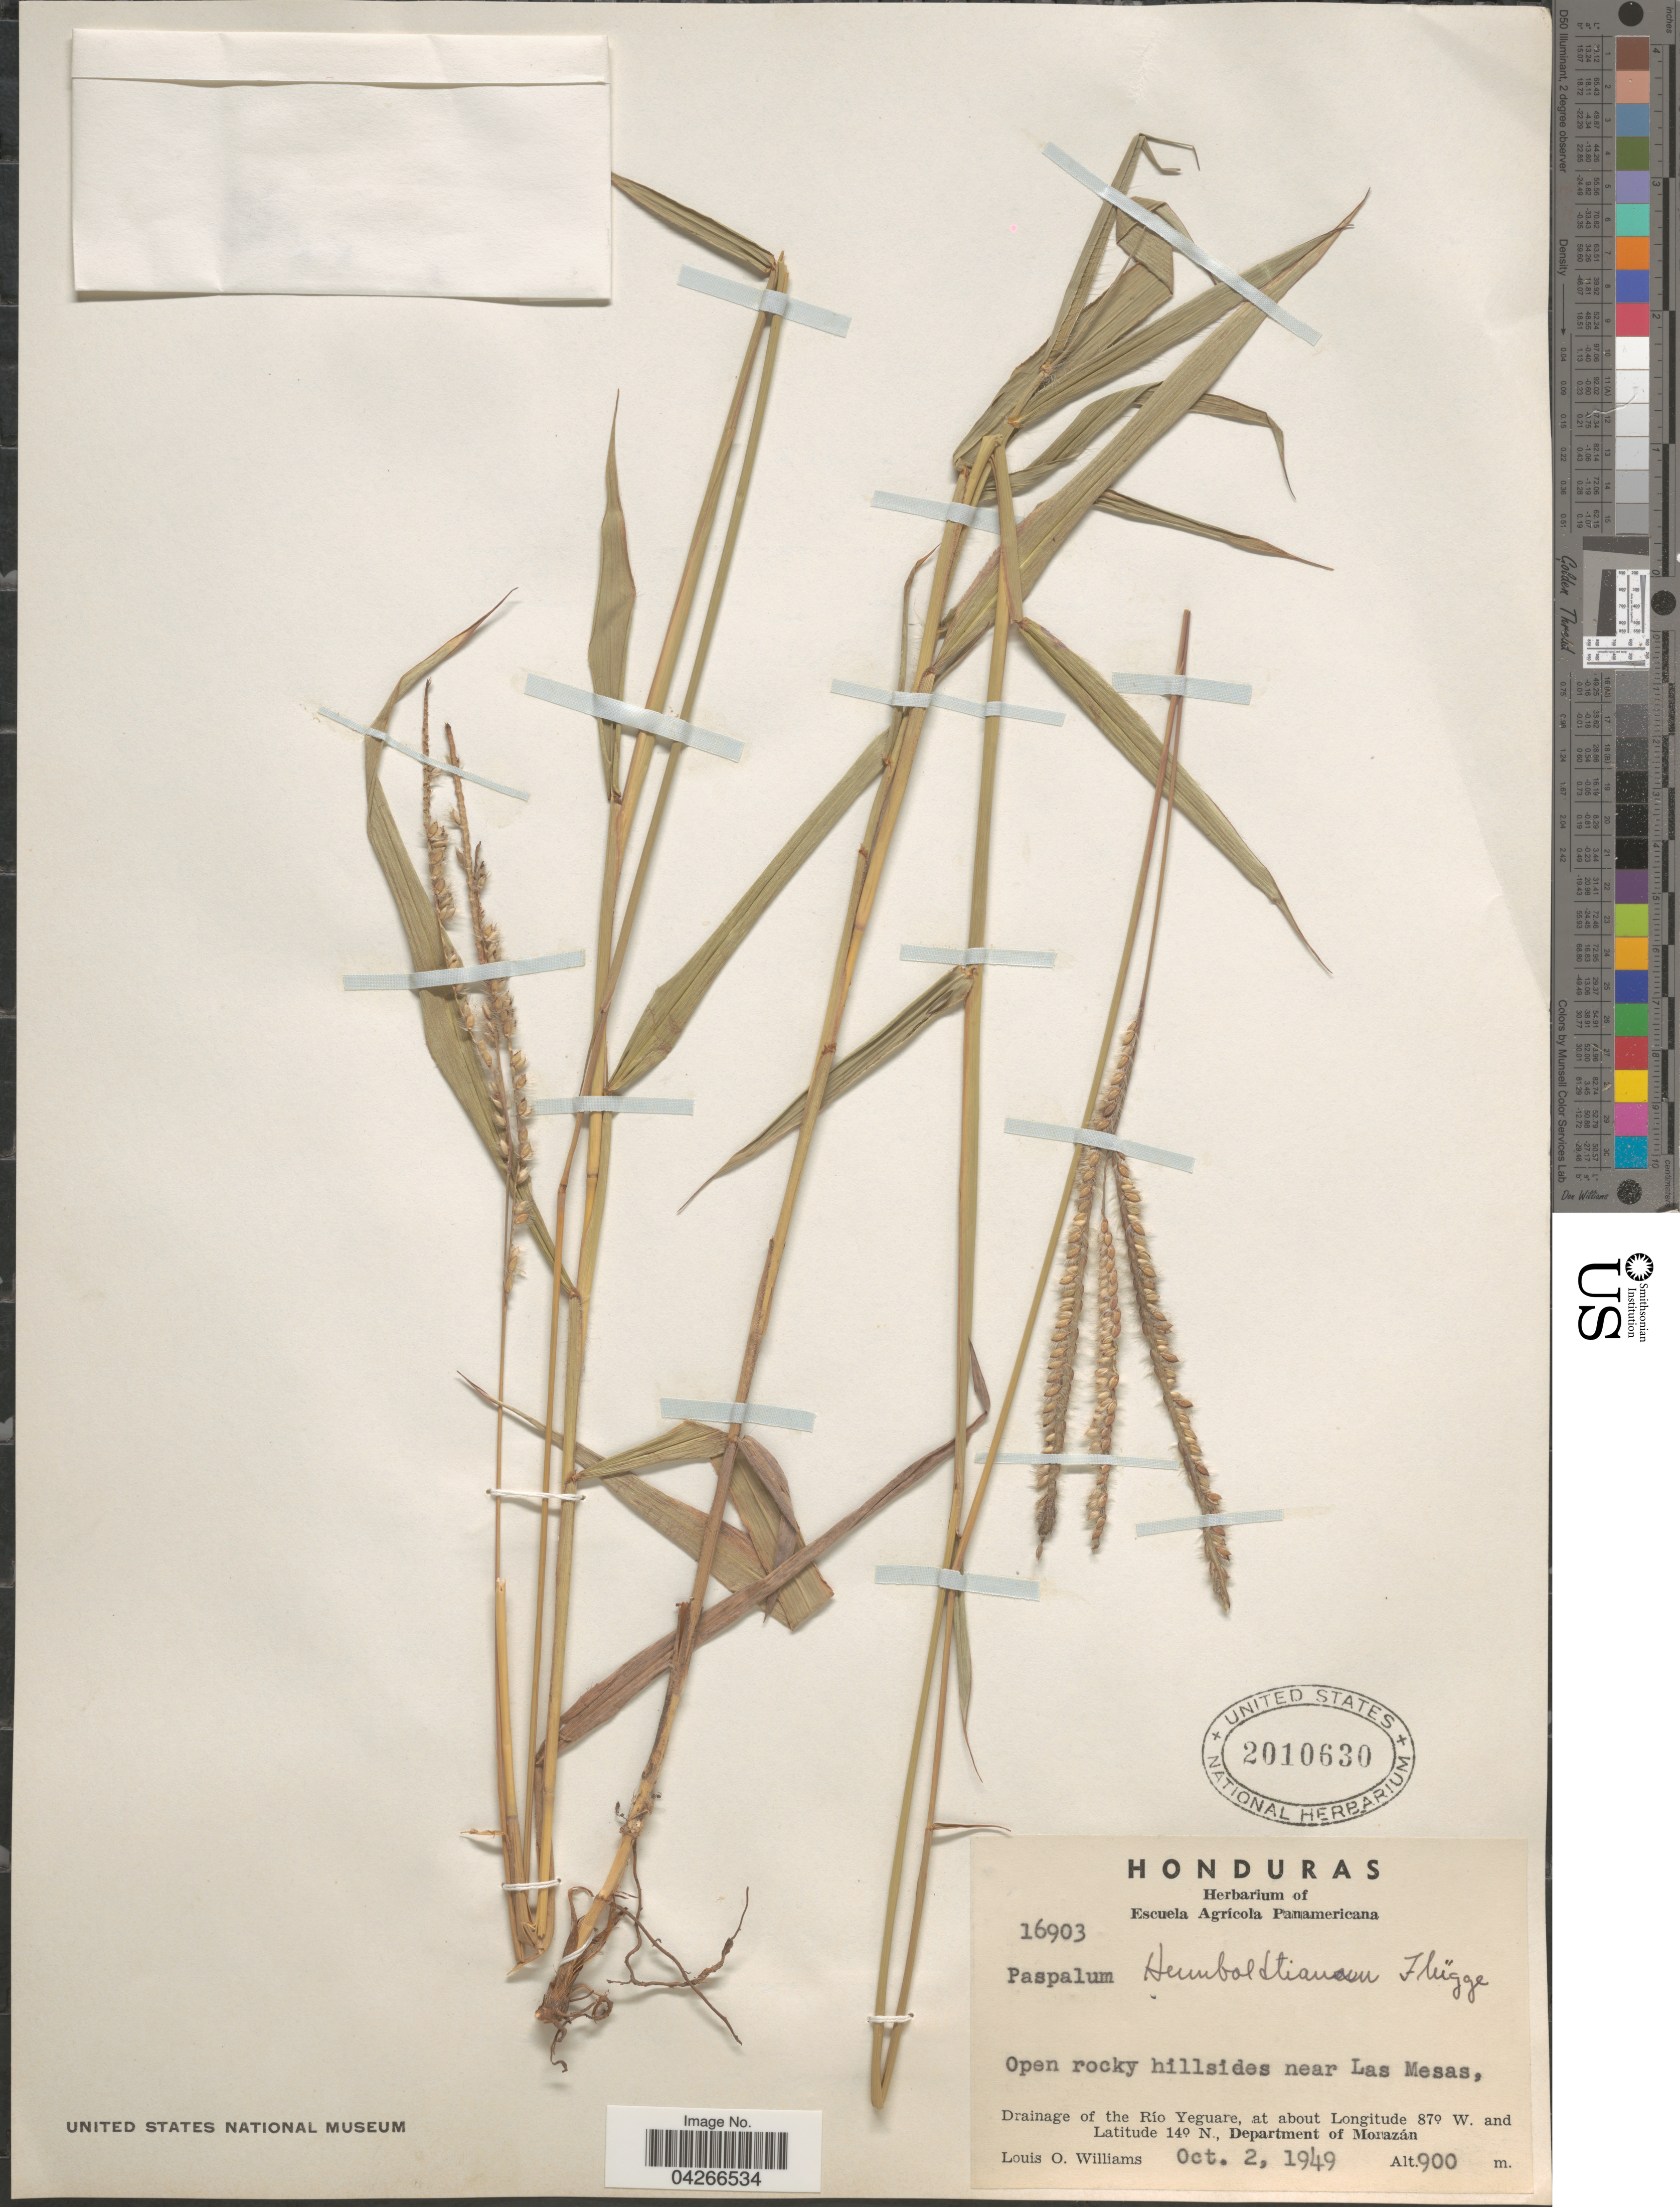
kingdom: Plantae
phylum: Tracheophyta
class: Liliopsida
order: Poales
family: Poaceae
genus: Paspalum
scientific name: Paspalum humboldtianum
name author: Flüggé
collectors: L. O. Williams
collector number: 16903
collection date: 1949-10-02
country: Honduras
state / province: Fco. Morazán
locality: Open rocky hillsides near Las Mesas, Drainage of the Río Yeguare, Department of Morazán.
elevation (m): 900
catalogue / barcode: US 2010630